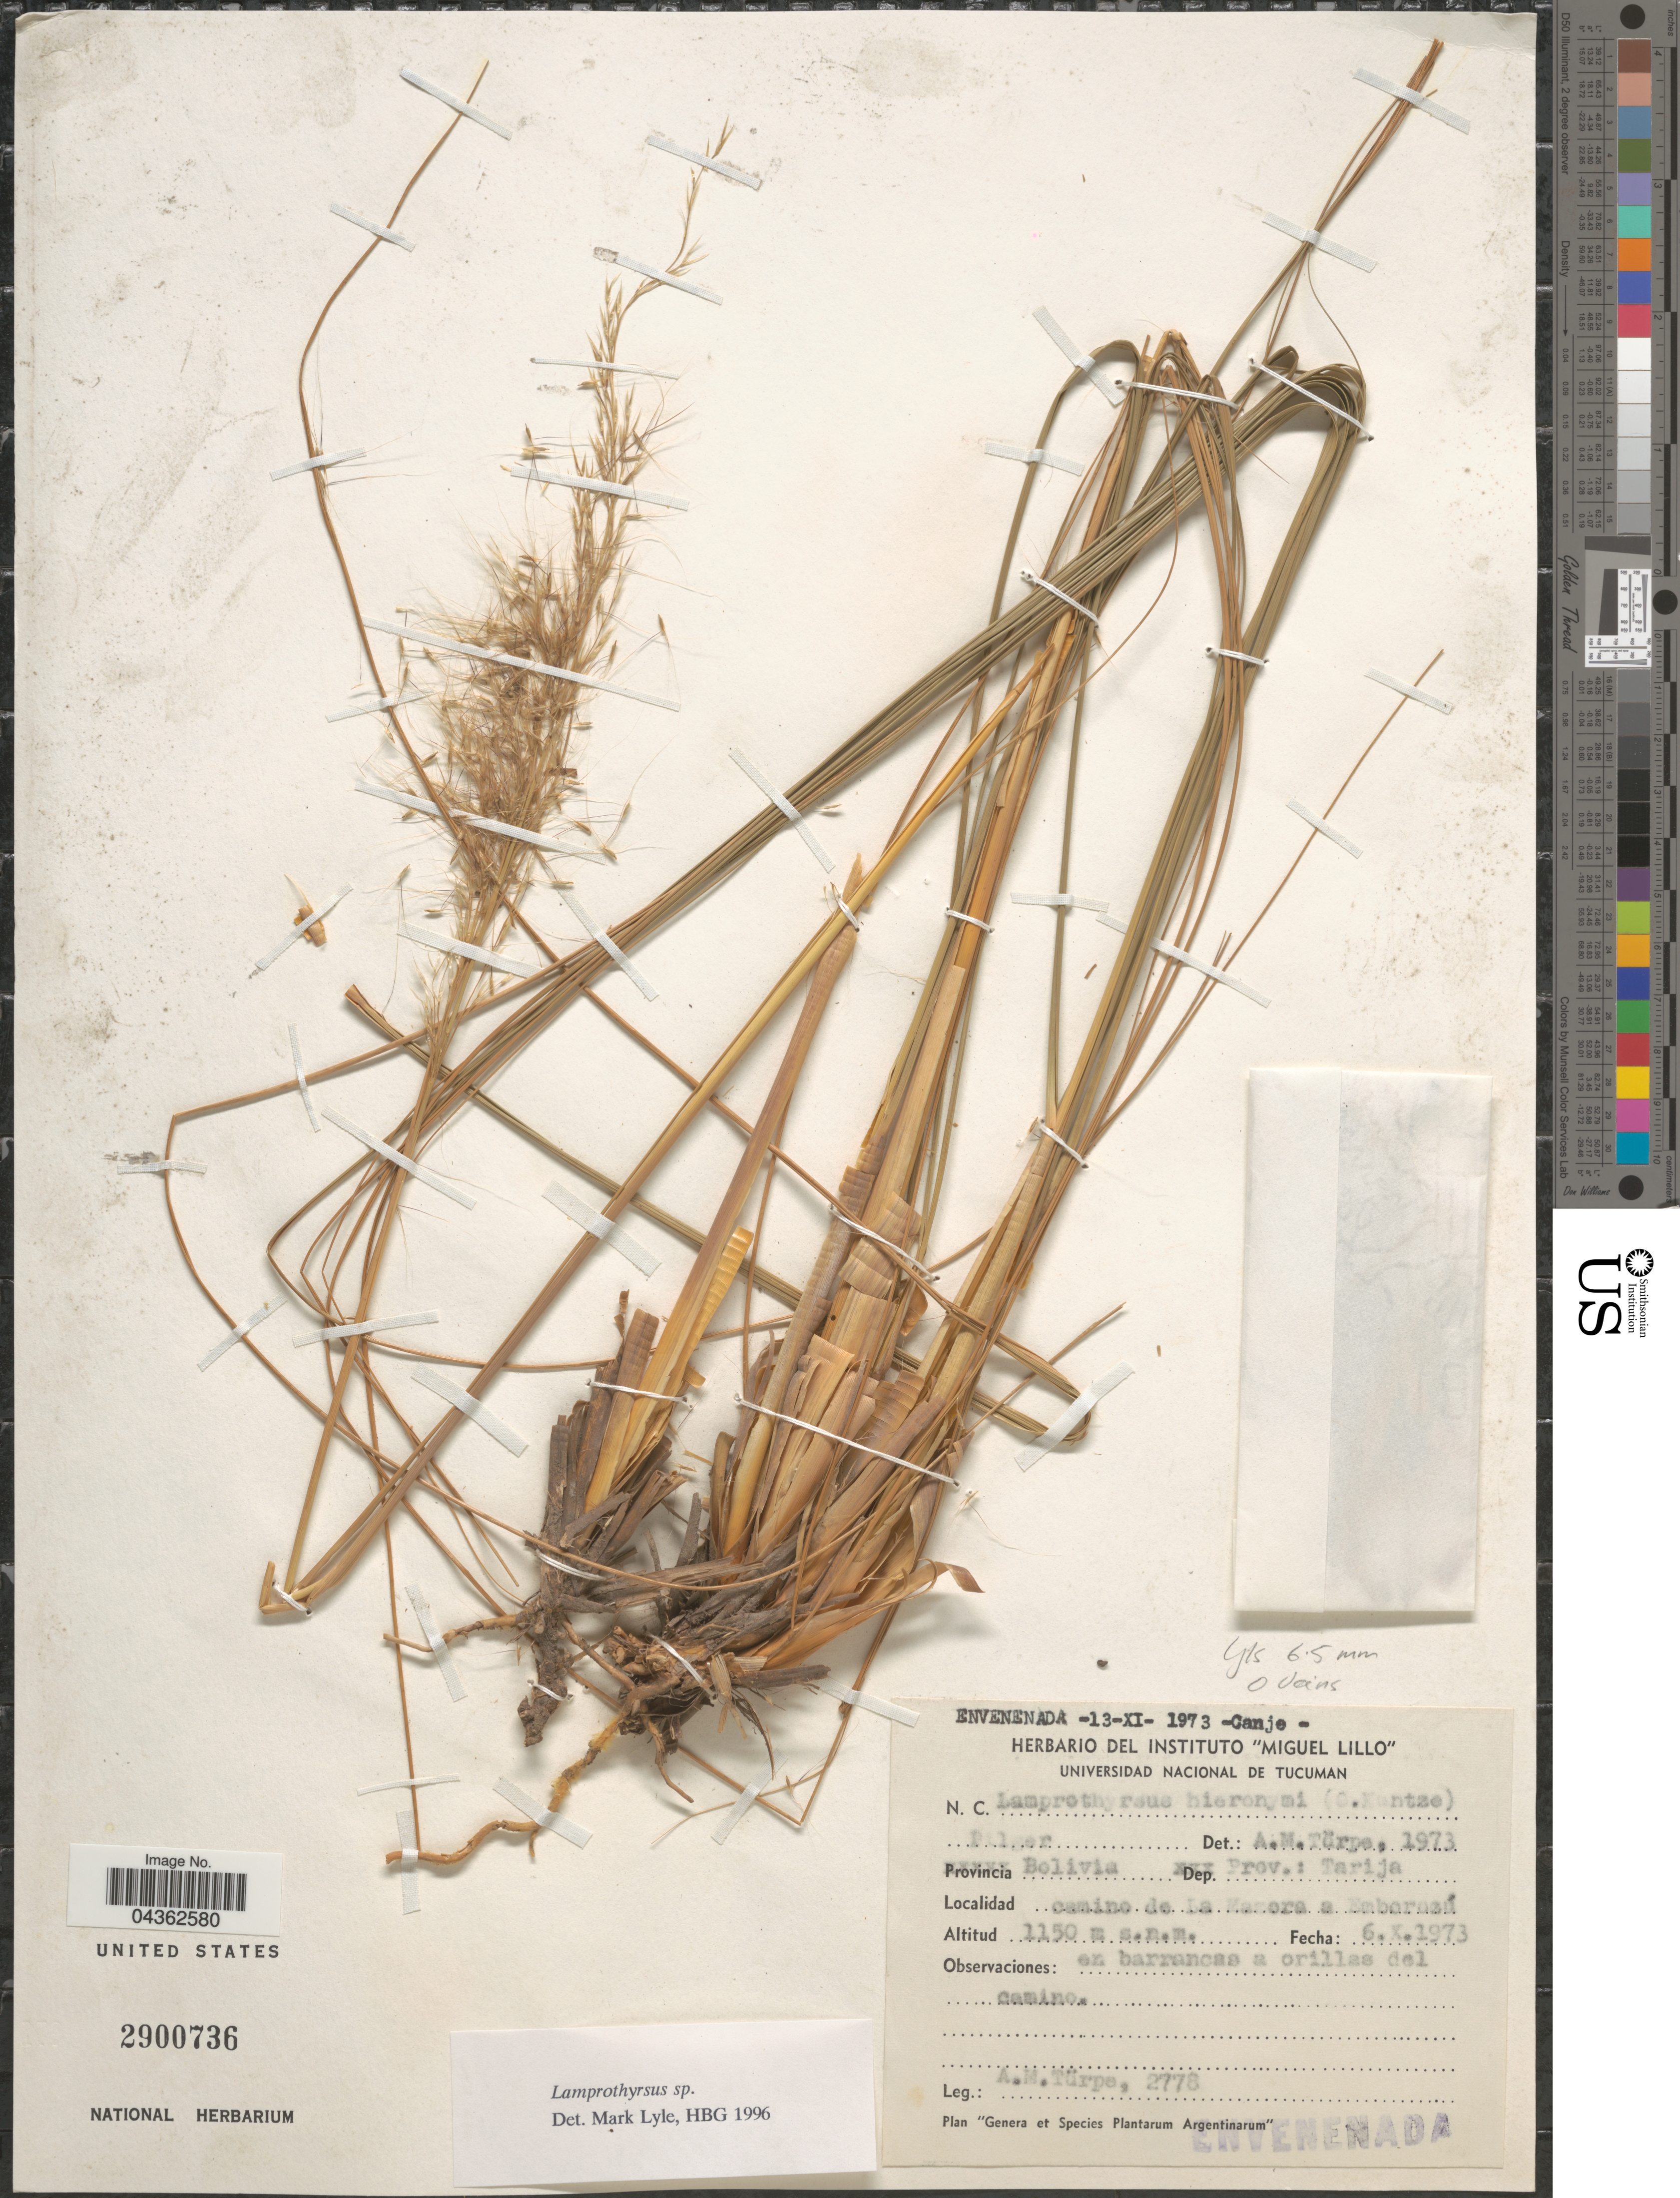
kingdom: Plantae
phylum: Tracheophyta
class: Liliopsida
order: Poales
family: Poaceae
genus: Cortaderia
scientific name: Cortaderia hieronymi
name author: (Kuntze) H.P. Linder & N.P. Barker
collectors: A. Türpe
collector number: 2778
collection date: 1973-10-06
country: Bolivia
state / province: Tarija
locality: Camino de la Manora a Emborazú.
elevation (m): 1150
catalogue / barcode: US 2900736